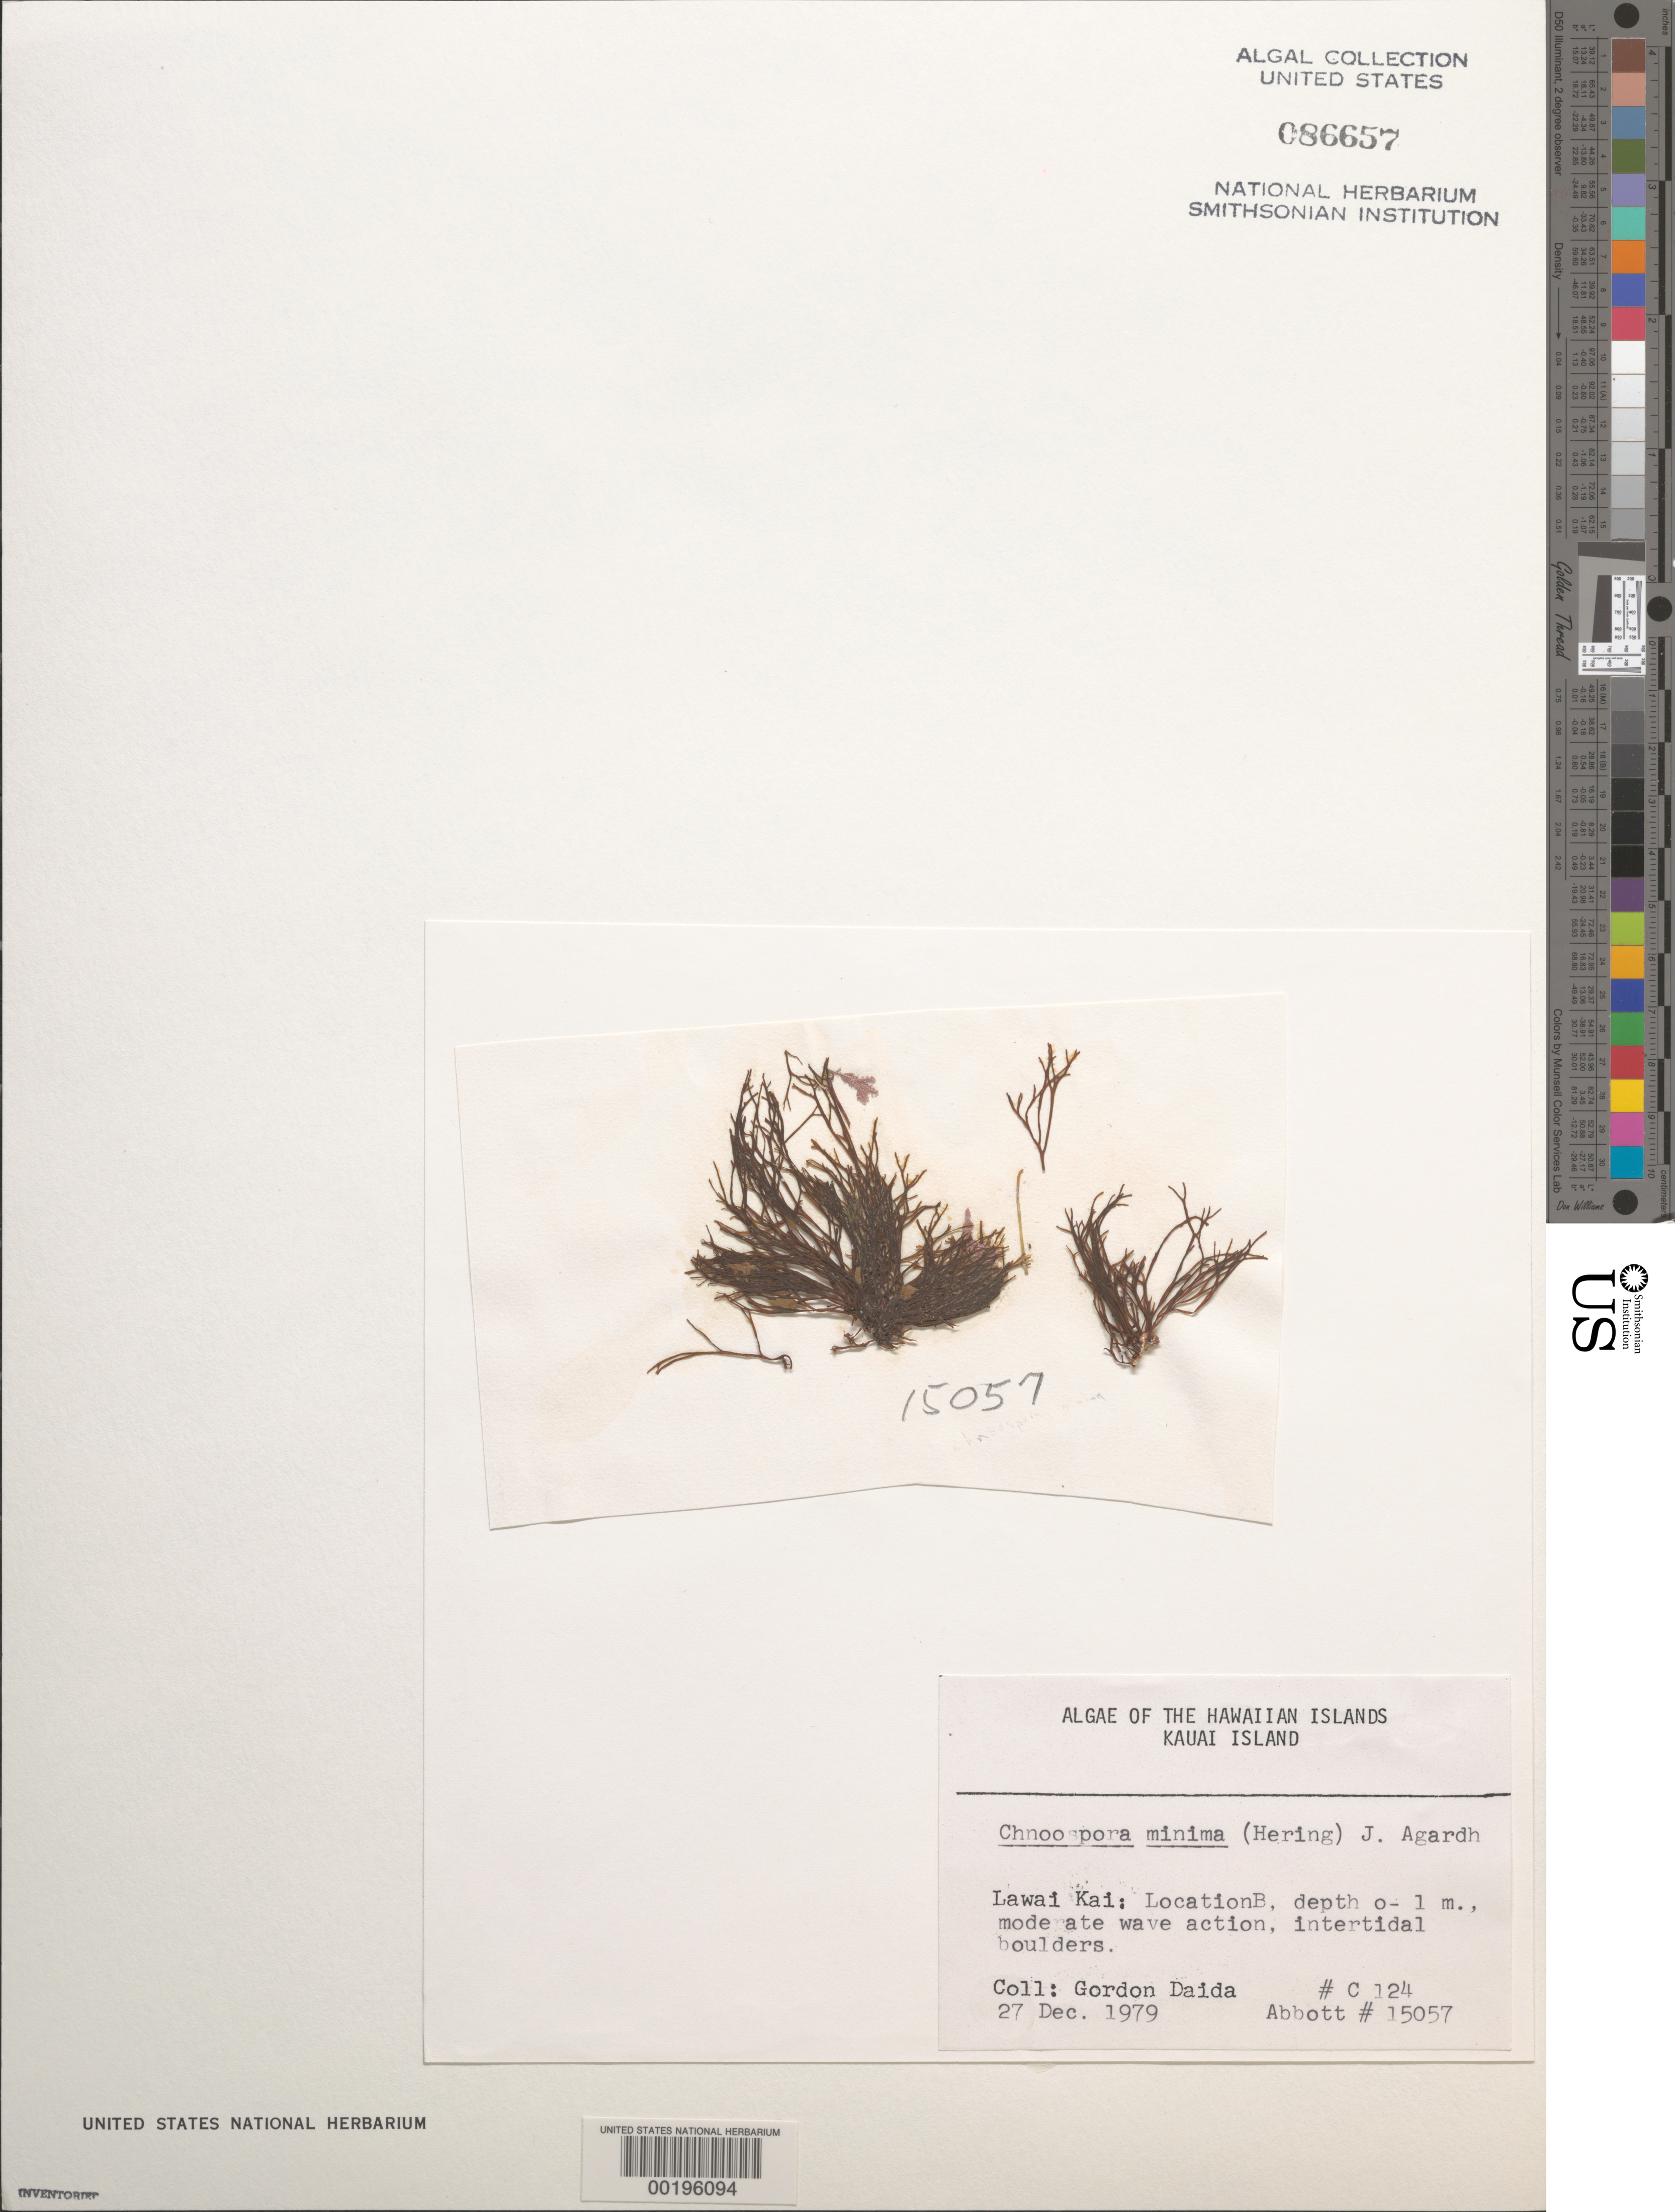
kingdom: Chromista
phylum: Ochrophyta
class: Phaeophyceae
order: Scytosiphonales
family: Scytosiphonaceae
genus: Chnoospora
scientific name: Chnoospora minima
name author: (Hering) Papenf.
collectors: G. Daida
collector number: C124 & IAA 15057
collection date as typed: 27 Dec 1979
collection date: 1979-12-27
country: United States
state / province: Hawaii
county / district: Kauai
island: Kaua'i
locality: Lawai Kai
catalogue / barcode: US 86657